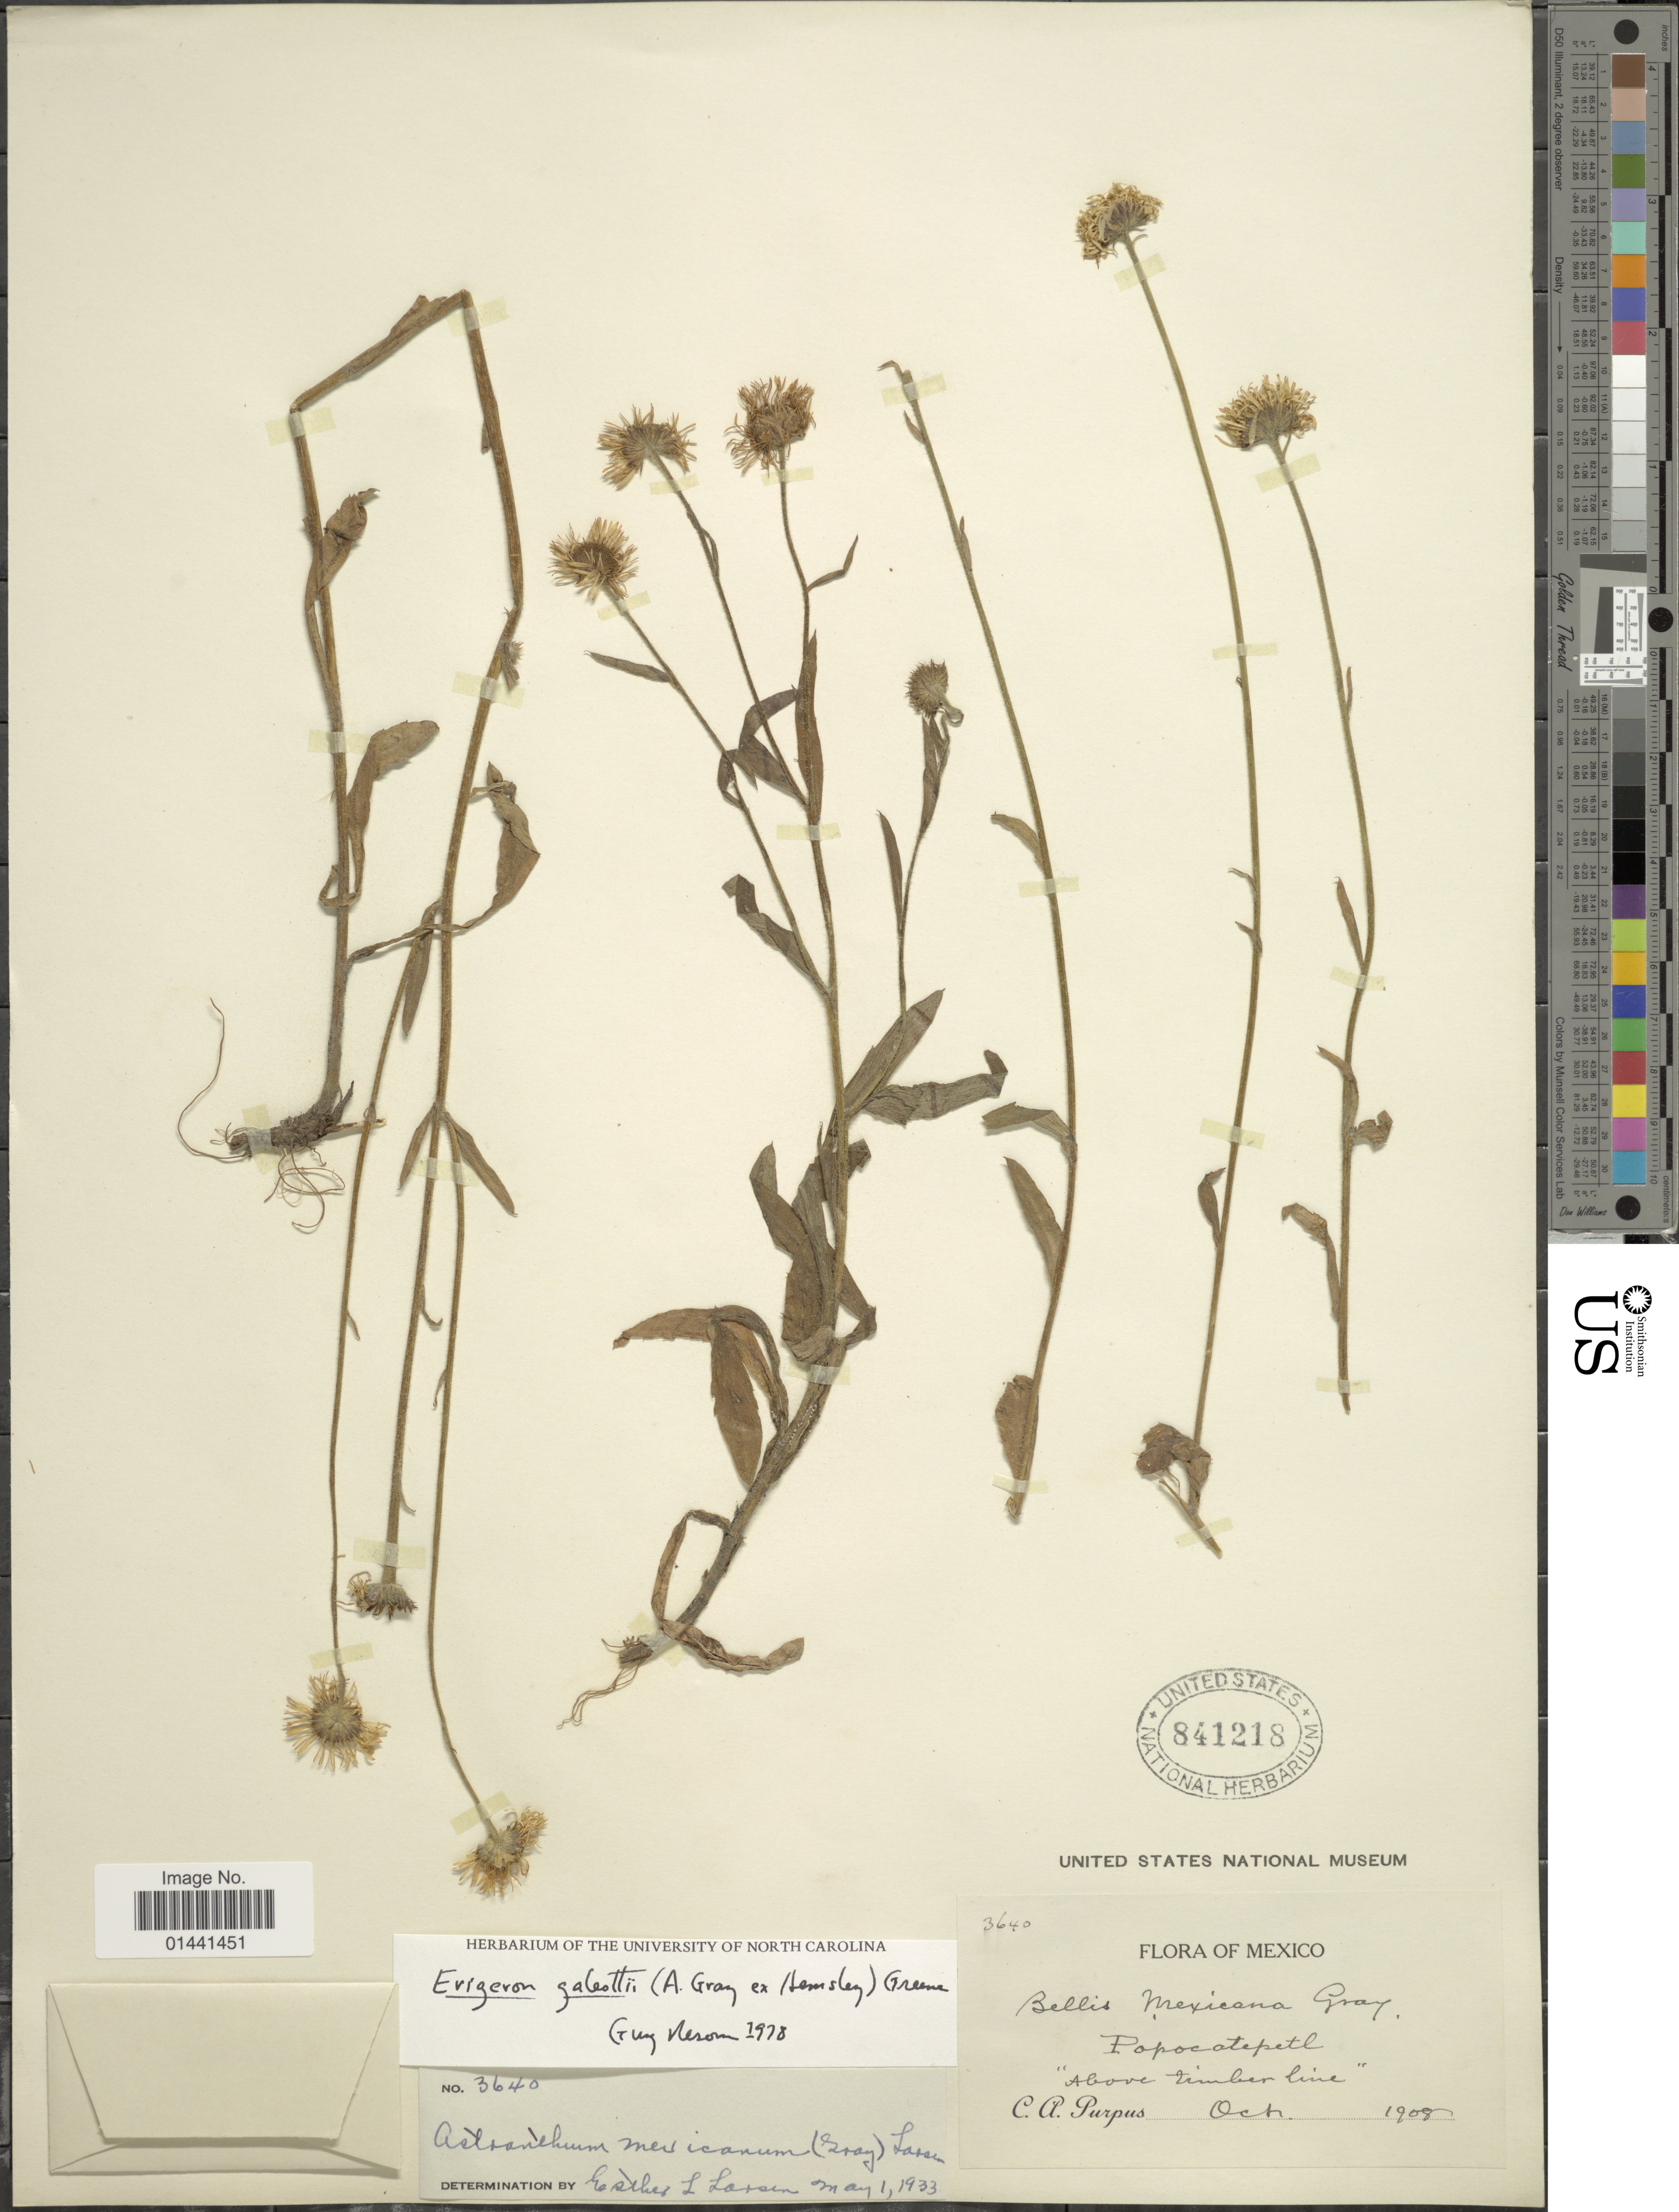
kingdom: Plantae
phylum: Tracheophyta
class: Magnoliopsida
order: Asterales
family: Asteraceae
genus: Erigeron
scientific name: Erigeron galeottii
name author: (A. Gray ex Hemsl.) Greene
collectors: C. A. Purpus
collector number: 3640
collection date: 1908-10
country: Mexico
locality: Popacatepetl, "above timberline"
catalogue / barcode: US 841218